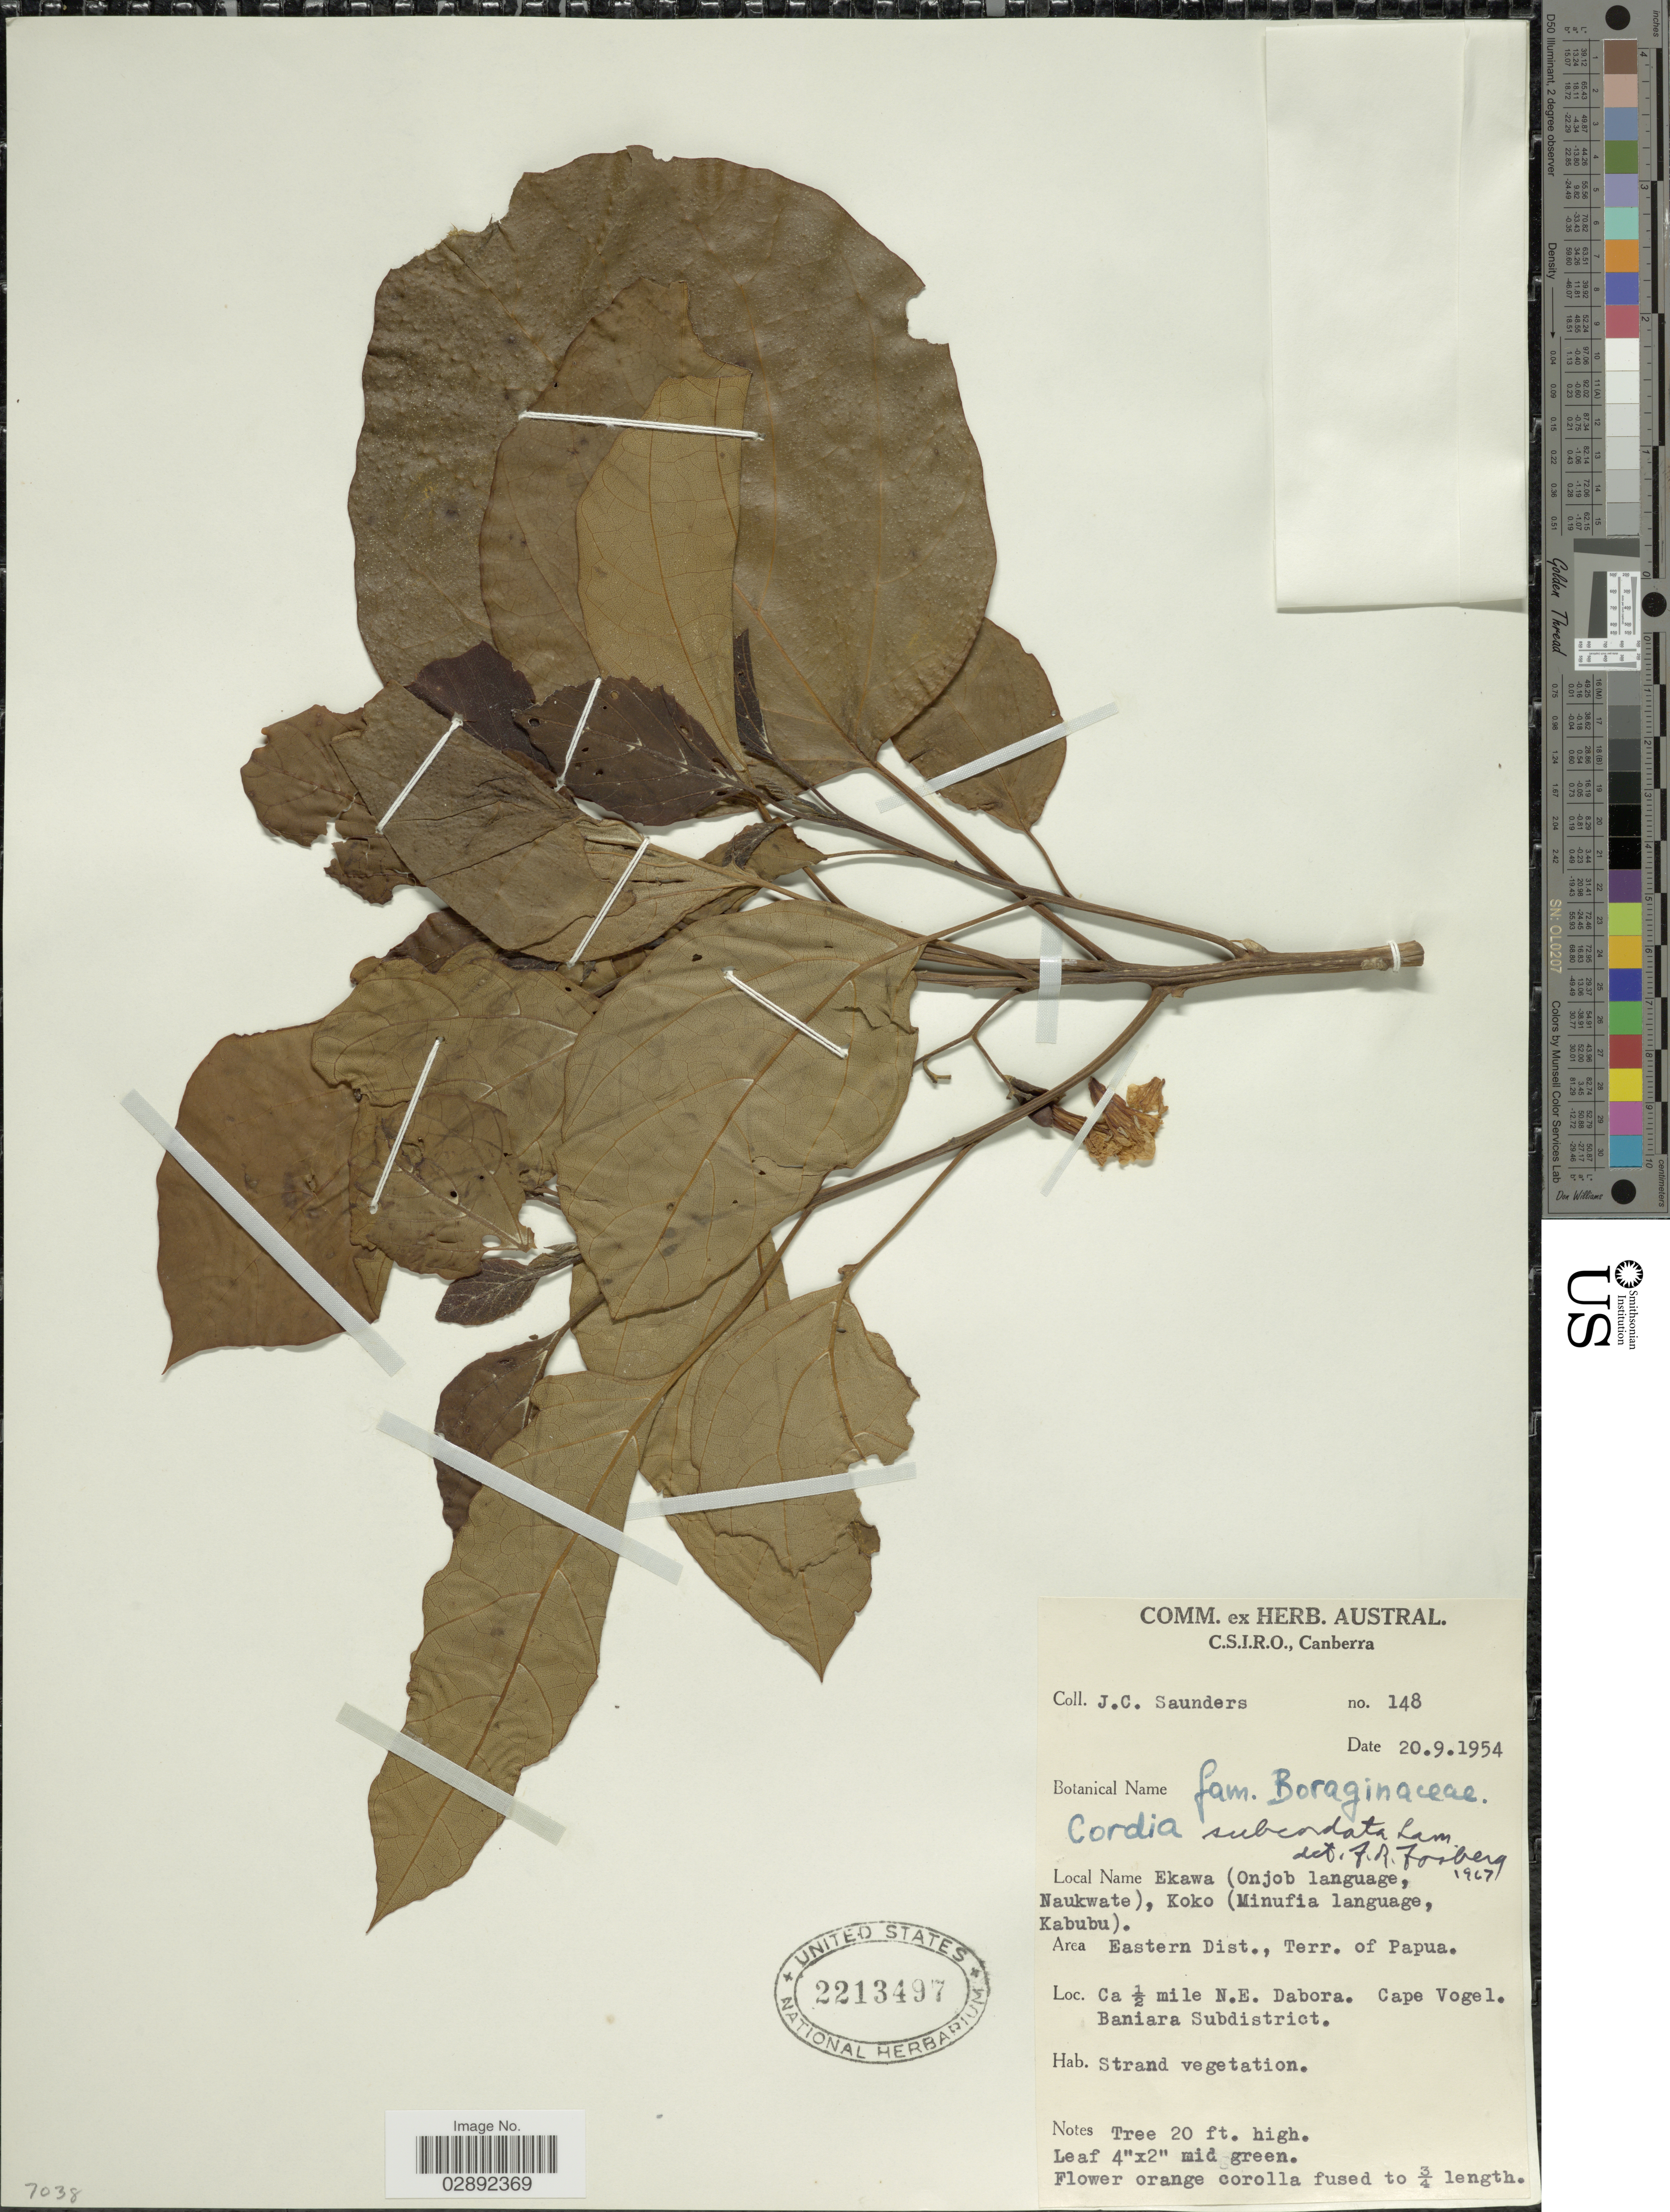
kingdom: Plantae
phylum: Tracheophyta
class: Magnoliopsida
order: Boraginales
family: Cordiaceae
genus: Cordia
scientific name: Cordia subcordata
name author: Lam.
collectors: J. C. Saunders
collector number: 148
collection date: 1954-09-20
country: Papua New Guinea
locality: Area Eastern Dist., Terr. of Papua. Ca ½ mile N.E. Dabora. Cape Vogel. Baniara Subdistrict.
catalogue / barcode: US 2213497